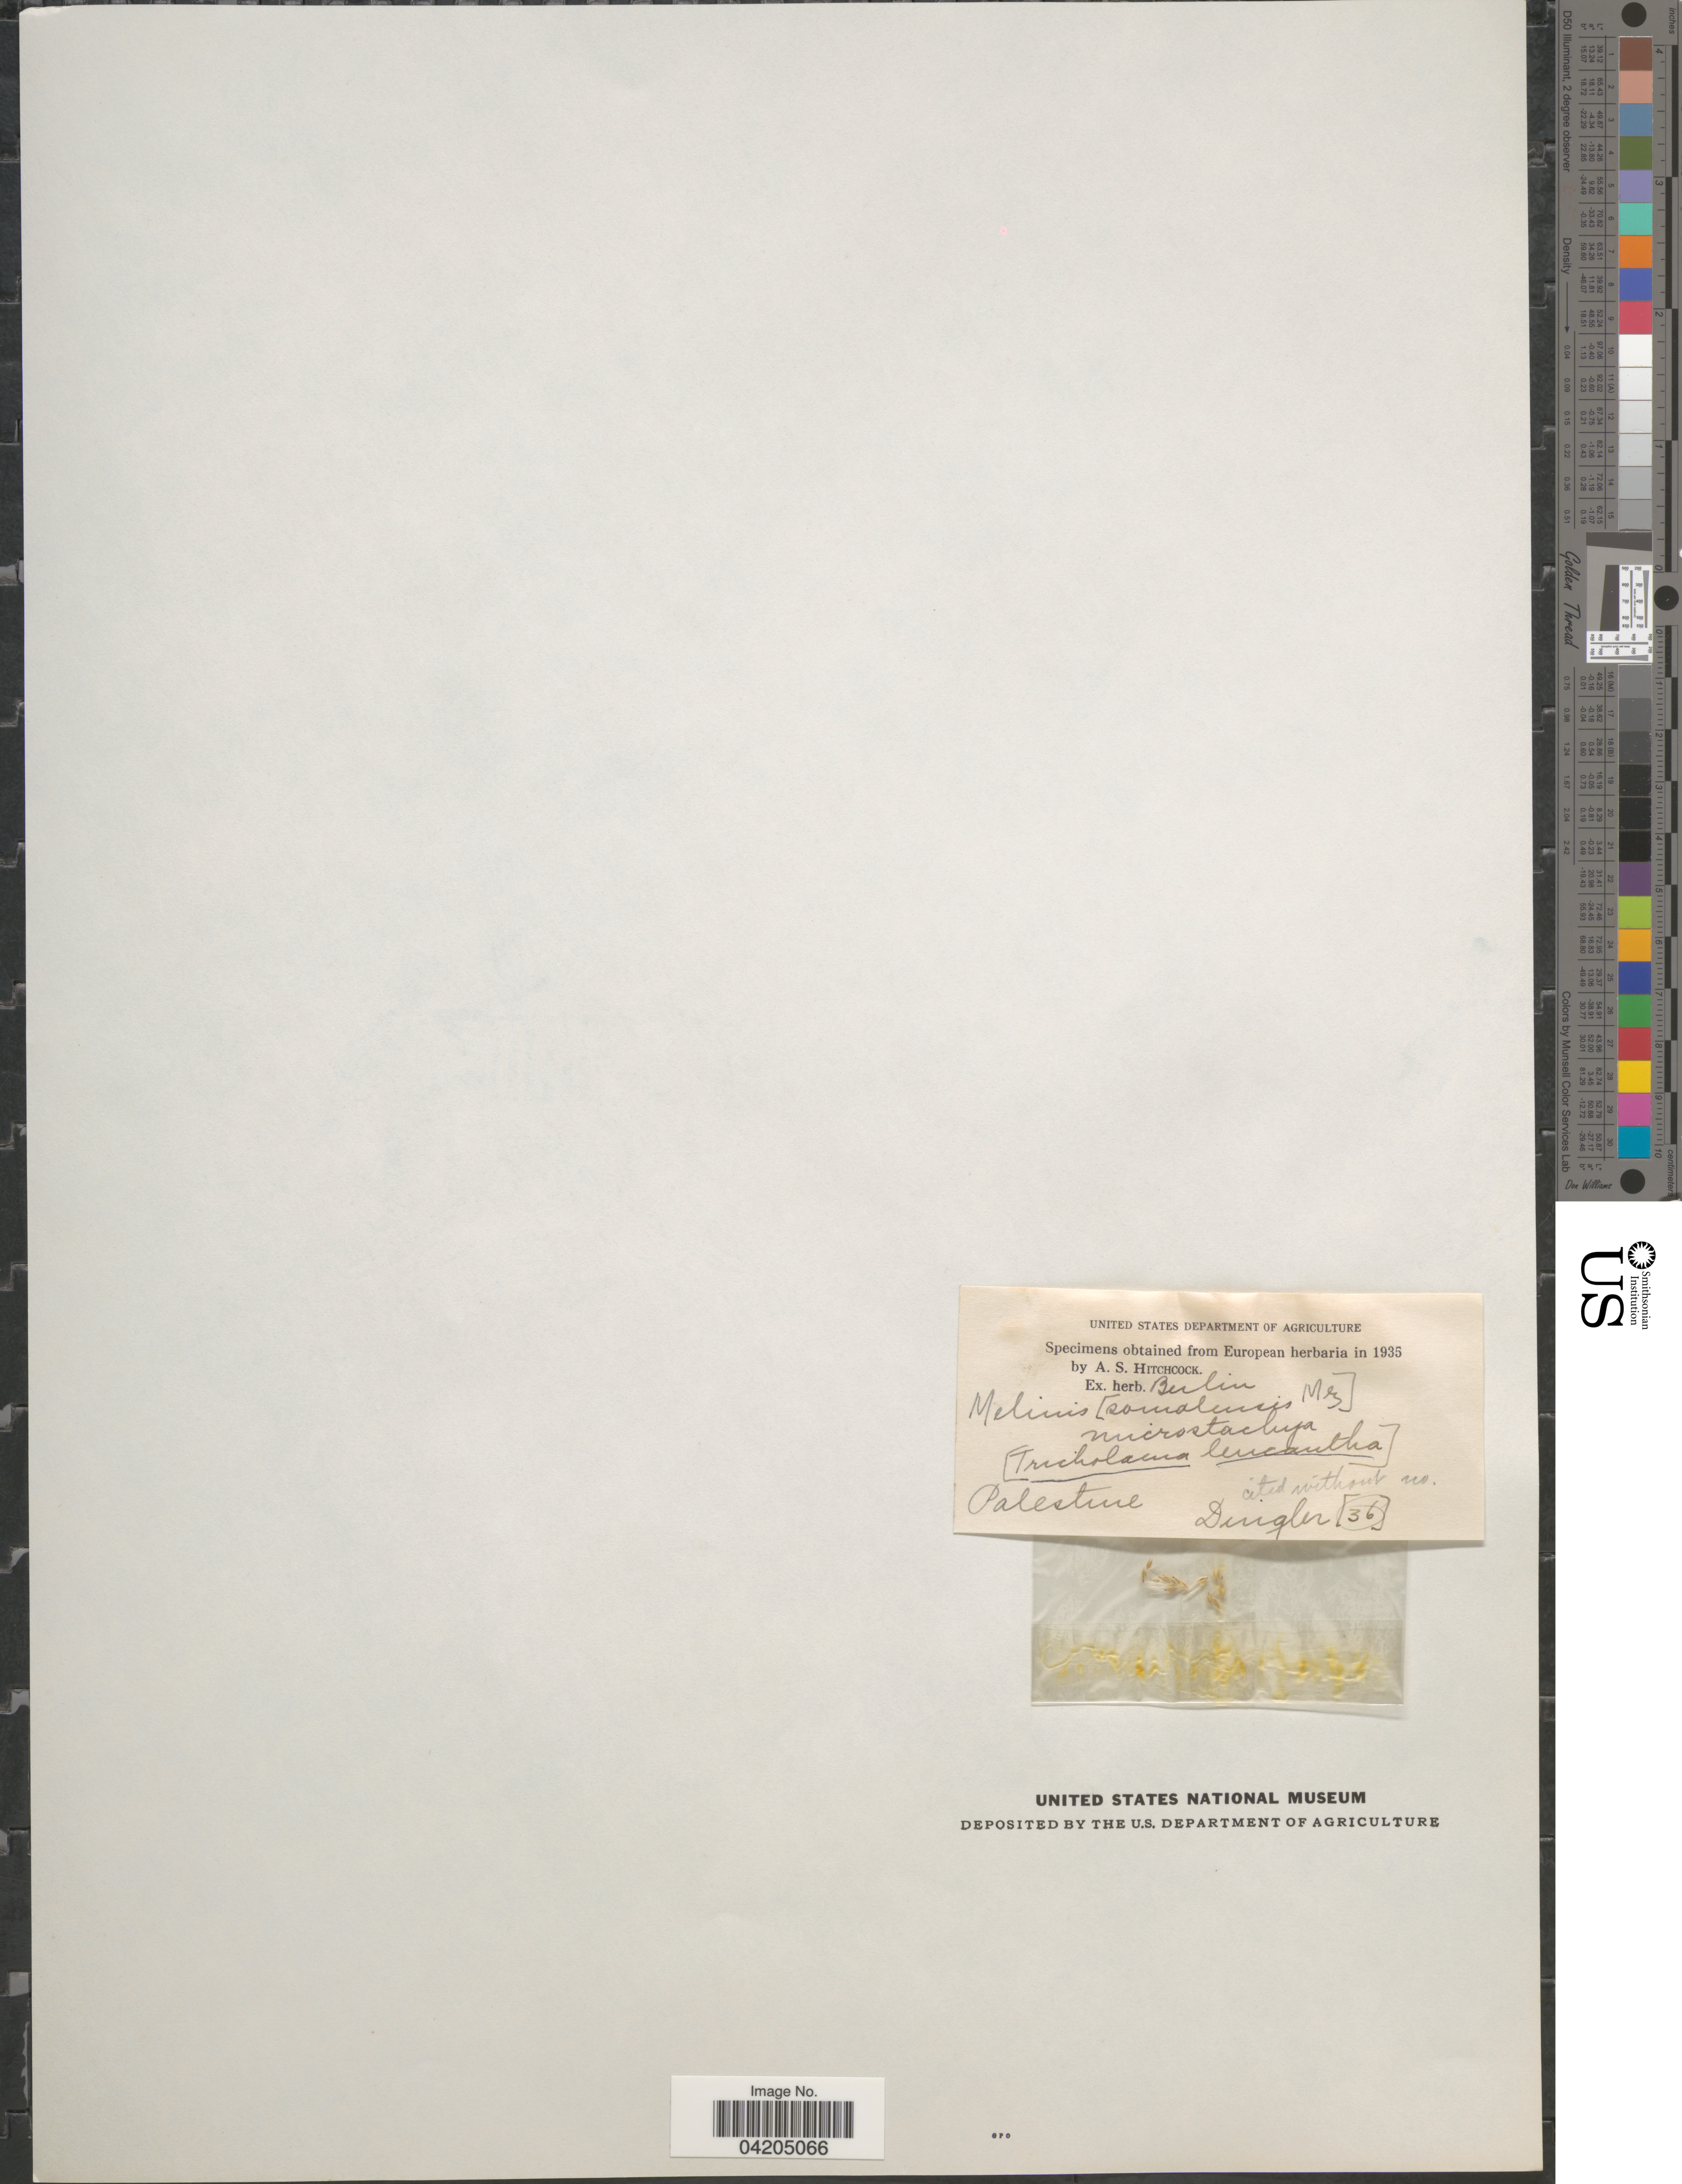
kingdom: Plantae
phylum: Tracheophyta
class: Liliopsida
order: Poales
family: Poaceae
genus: Tricholaena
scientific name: Tricholaena teneriffae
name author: (L.) Link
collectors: Dingler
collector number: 36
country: Israel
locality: Palestine.